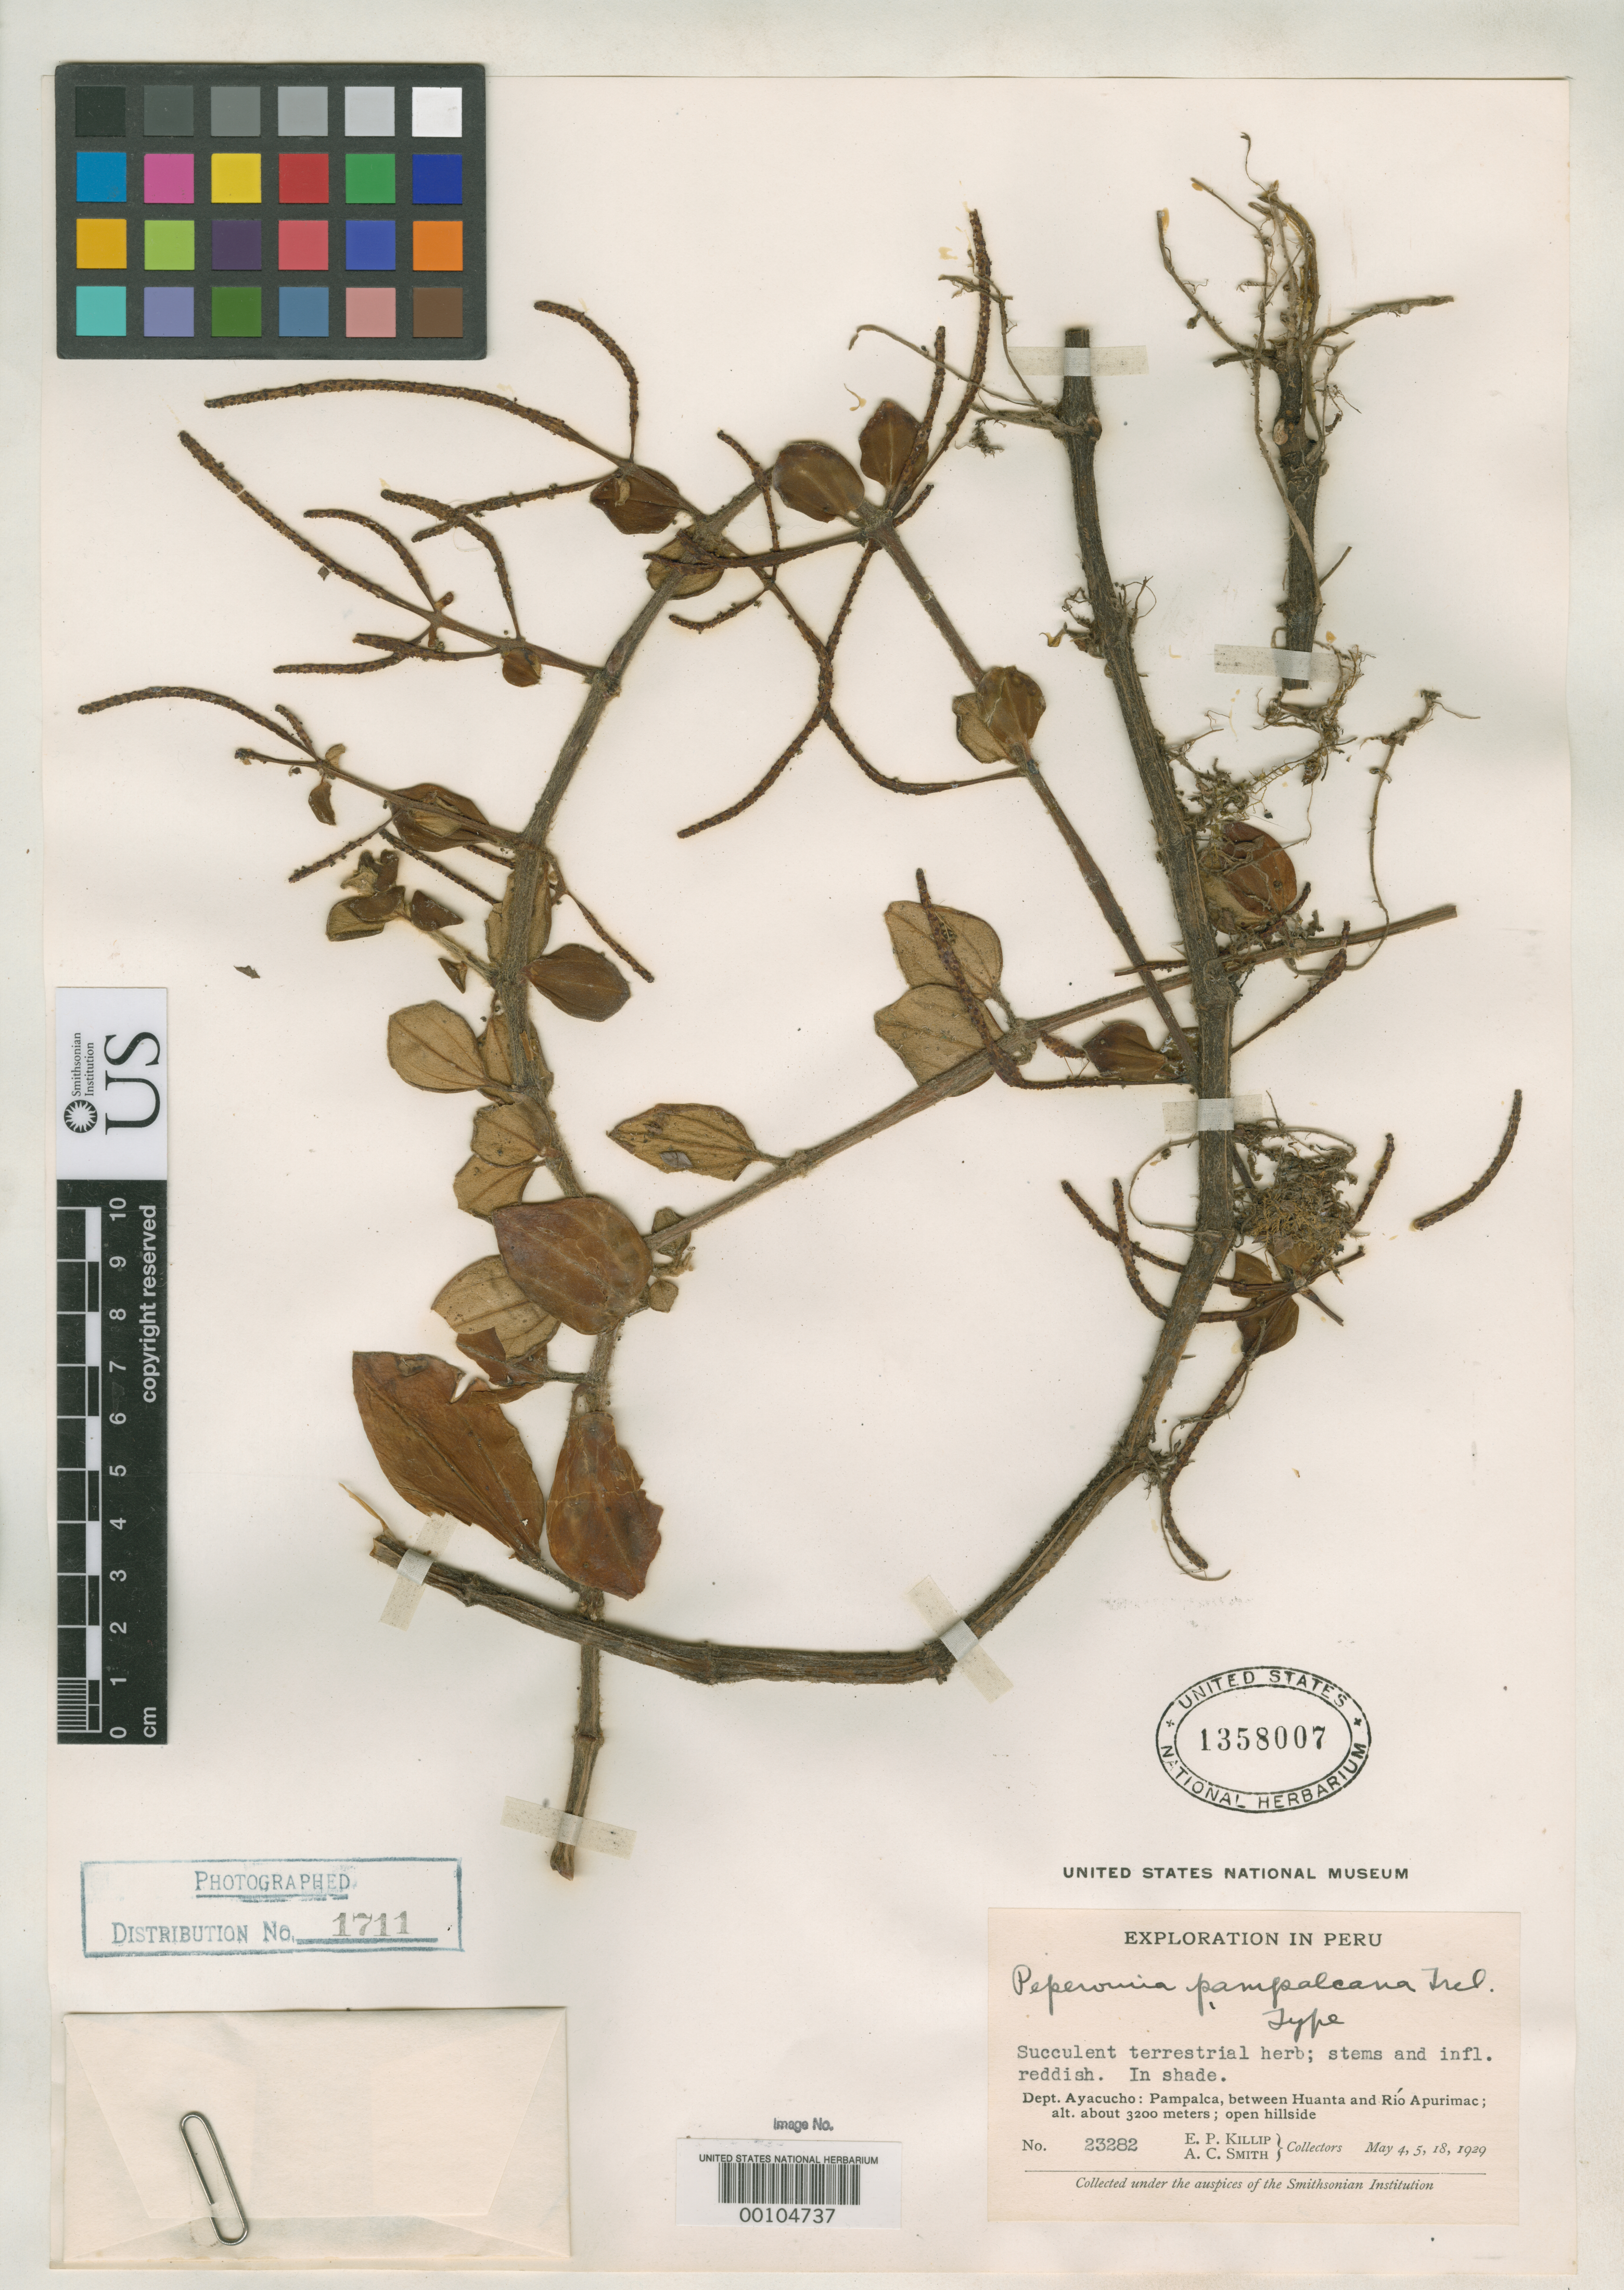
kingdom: Plantae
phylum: Tracheophyta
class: Magnoliopsida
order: Piperales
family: Piperaceae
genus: Peperomia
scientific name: Peperomia pampalcana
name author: Trel. in J.F. Macbr.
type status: Holotype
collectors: E. P. Killip & A. C. Smith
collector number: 23282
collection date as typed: May 1929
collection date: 1929-05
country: Peru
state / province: Ayacucho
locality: Pampalca, between Huanta and Río Apurímac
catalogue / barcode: US 1358007